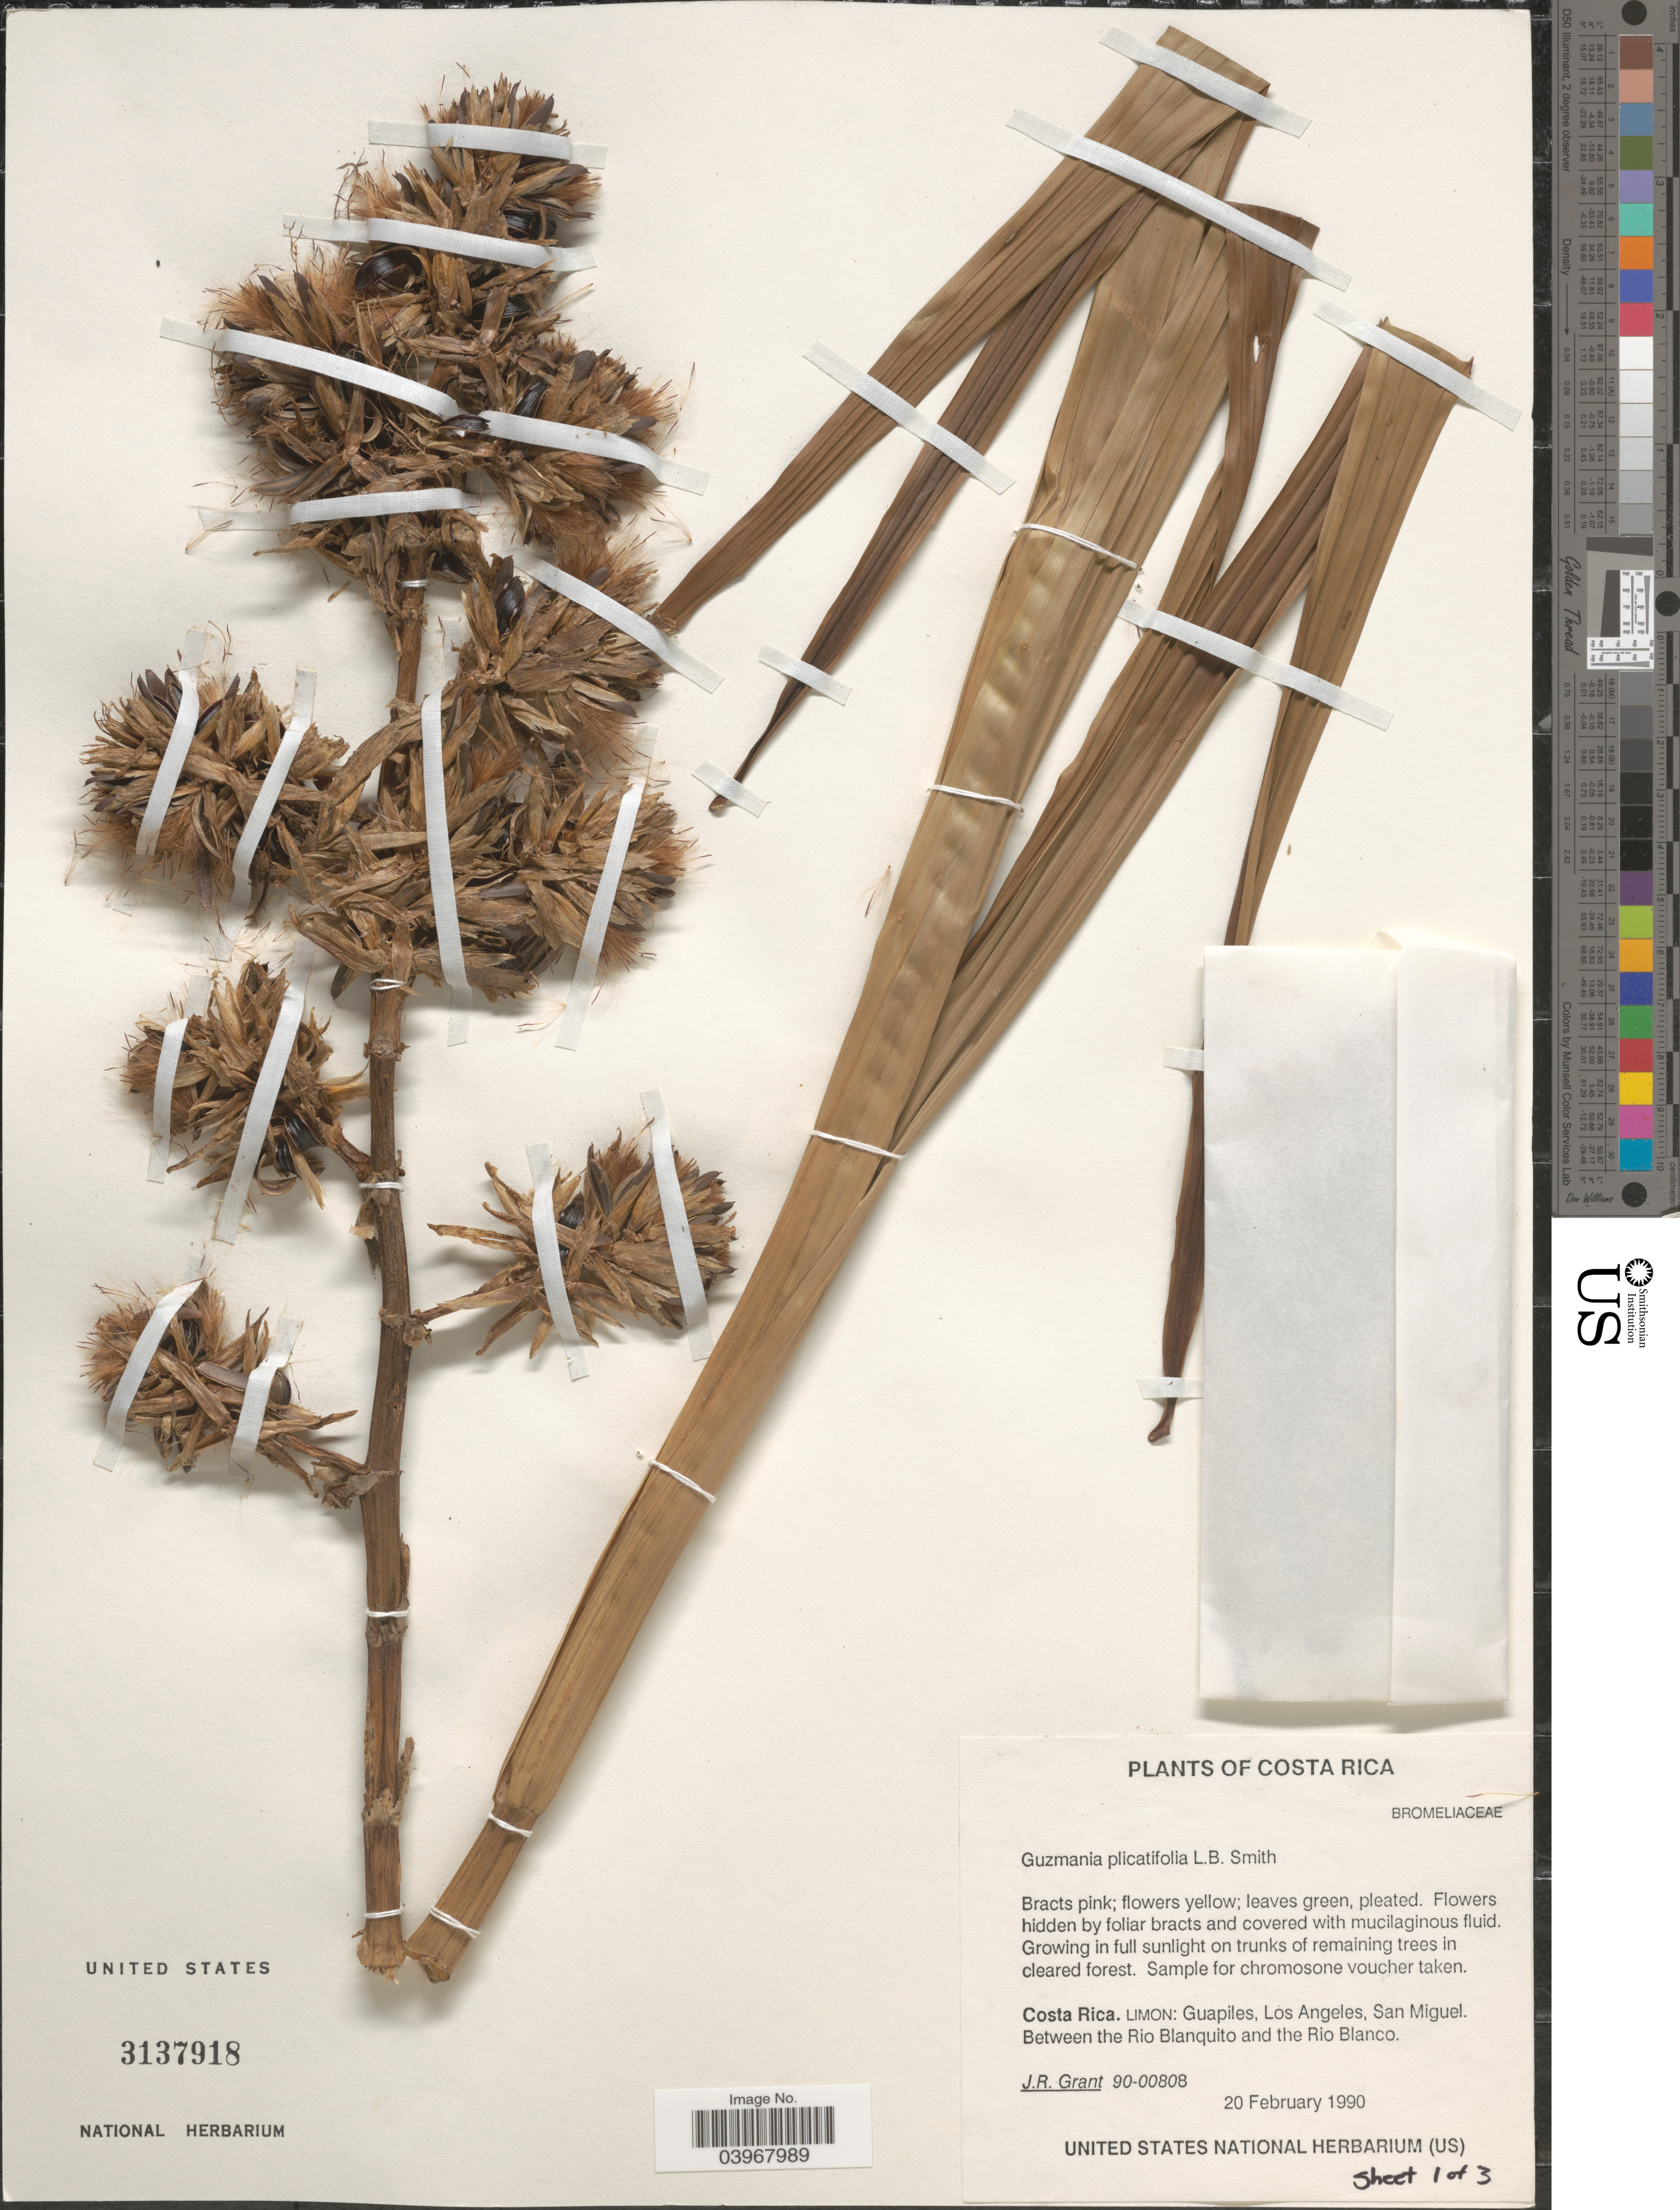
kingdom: Plantae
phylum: Tracheophyta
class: Liliopsida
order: Poales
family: Bromeliaceae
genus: Guzmania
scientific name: Guzmania plicatifolia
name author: L.B. Sm.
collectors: J. Grant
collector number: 90-00808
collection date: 1990-02-20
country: Costa Rica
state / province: Limón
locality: Guapiles, Los Angeles, San Miguel. Between the Rio Blanquito and the Rio Blanco.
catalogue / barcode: US 3137918